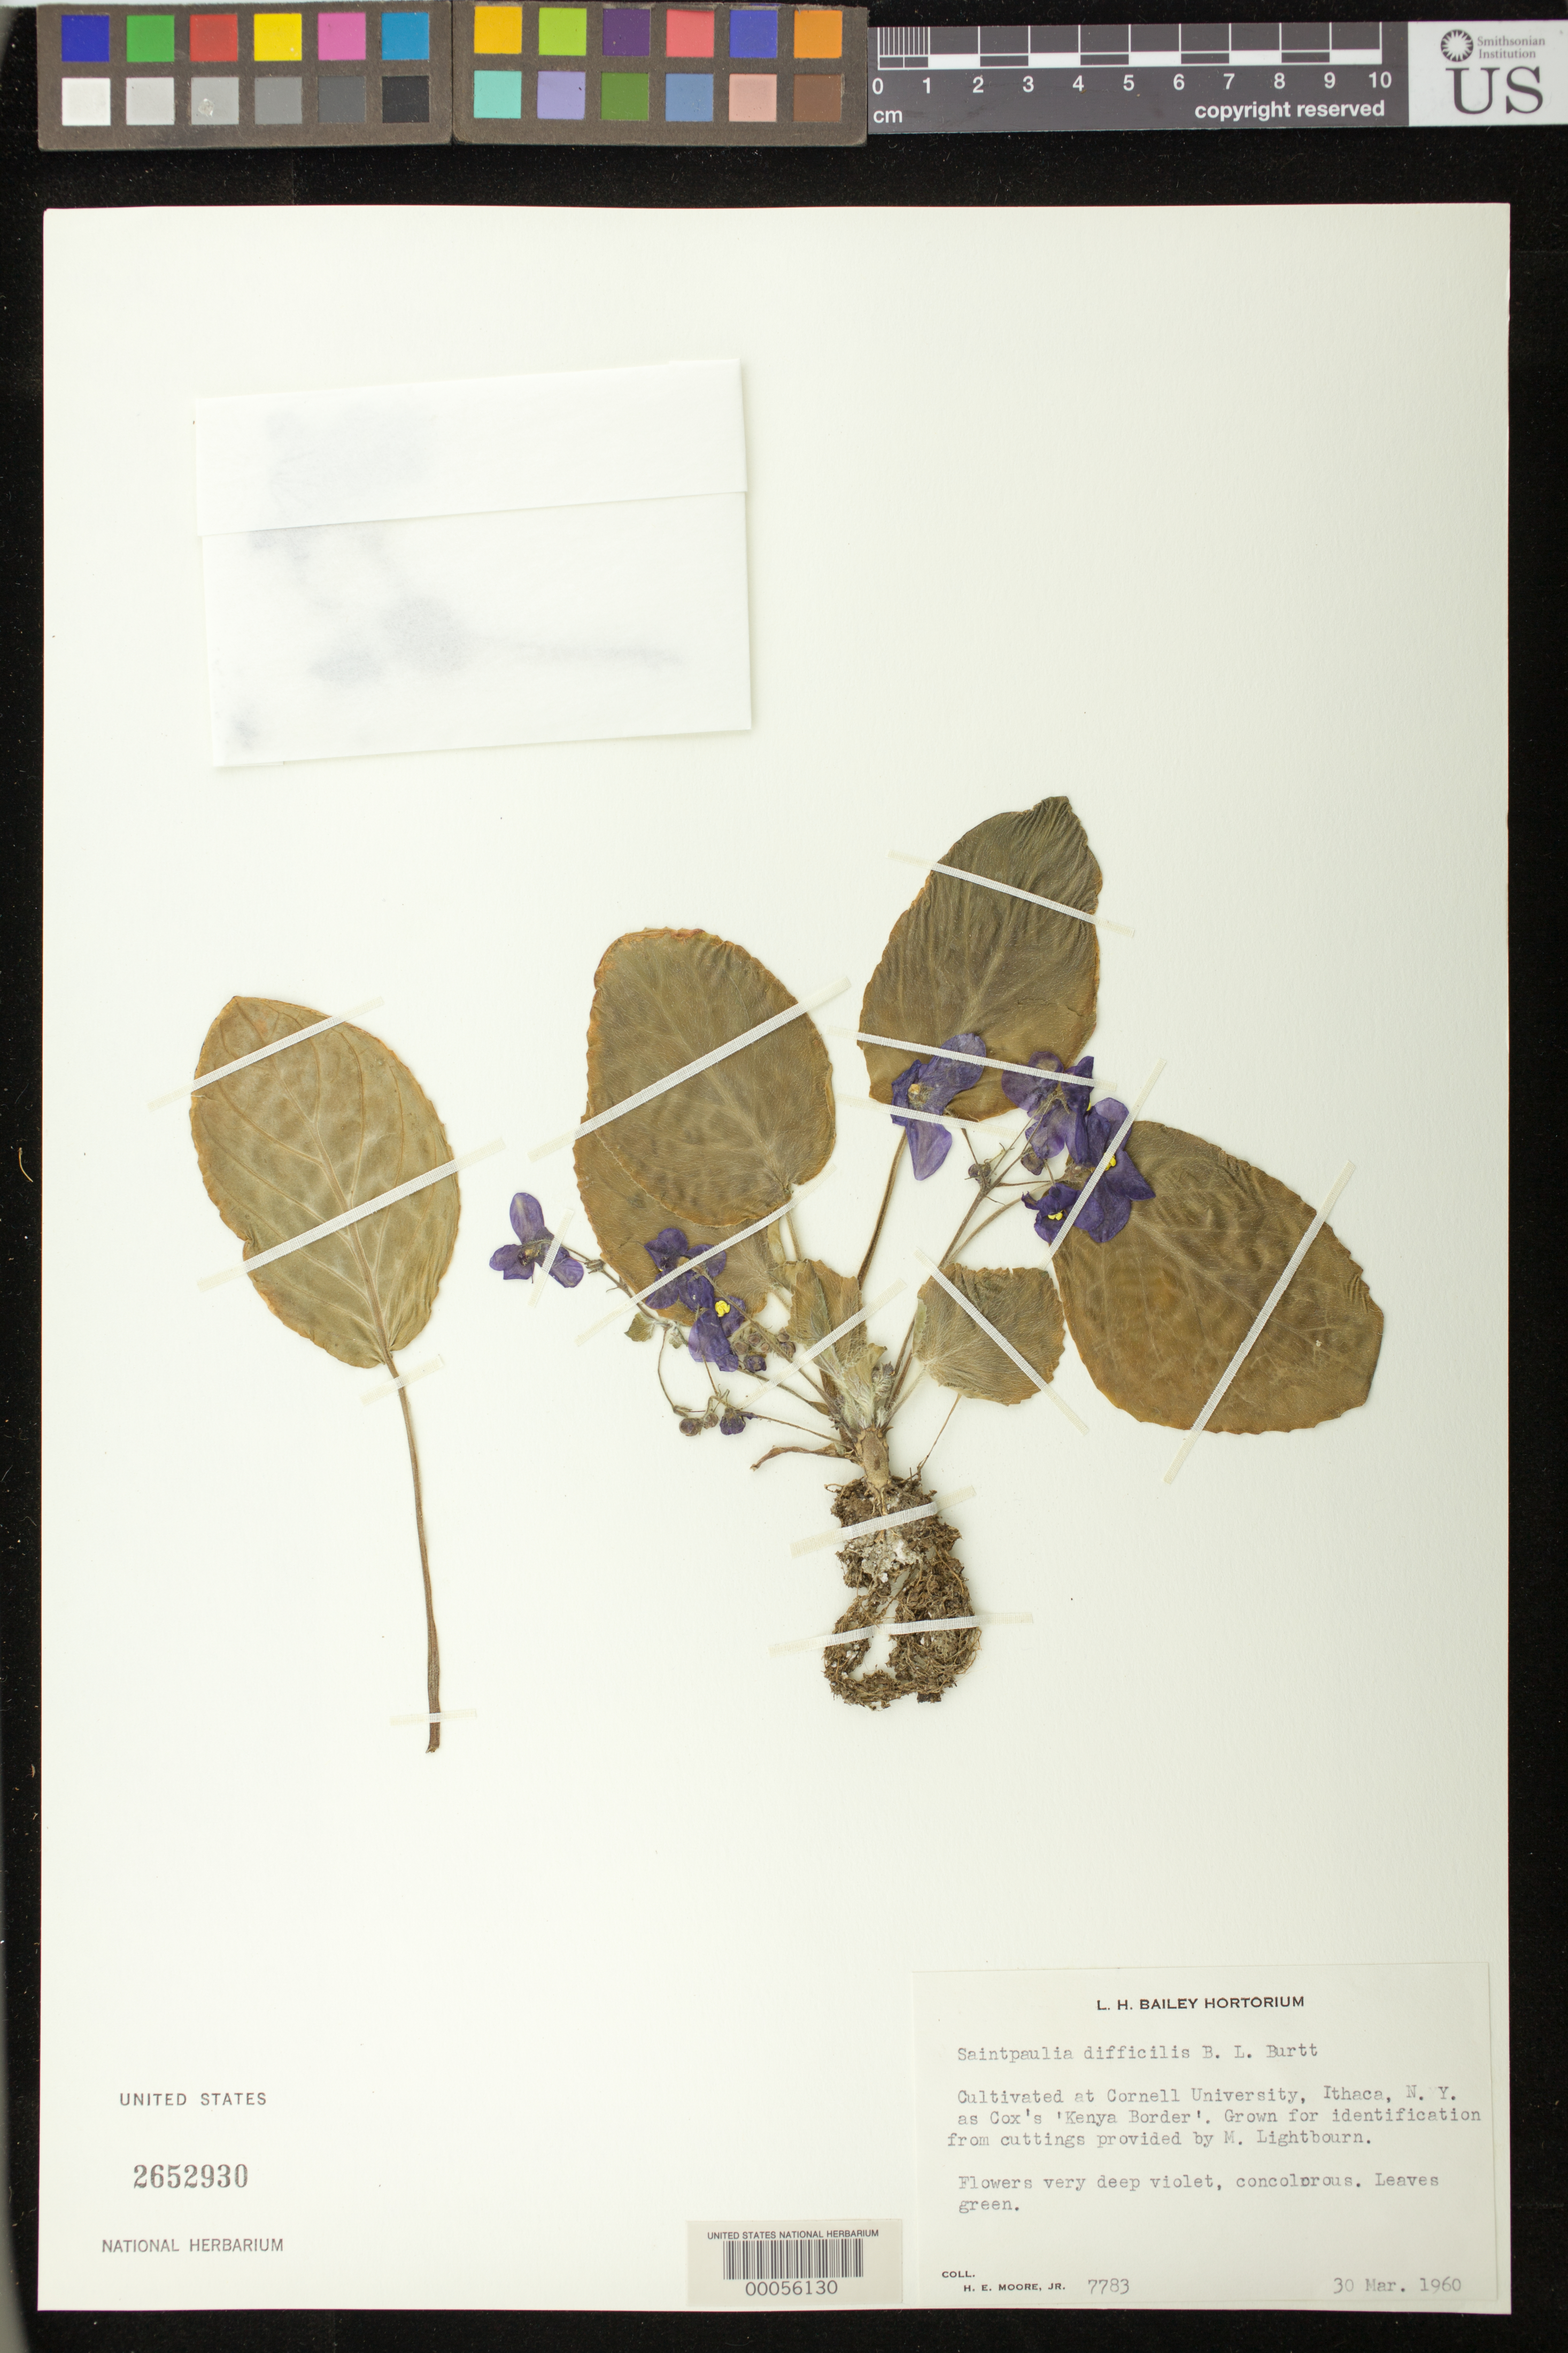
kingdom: Plantae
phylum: Tracheophyta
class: Magnoliopsida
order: Lamiales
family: Gesneriaceae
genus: Streptocarpus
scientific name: Streptocarpus ionanthus subsp. grotei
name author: (Engl.) Christenh.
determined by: Skog, Laurence E.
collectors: H. E. Moore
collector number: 7783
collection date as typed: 30 Mar 1960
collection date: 1960-03-30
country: United States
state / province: New York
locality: Cornell University, Ithaca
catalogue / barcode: US 2652930